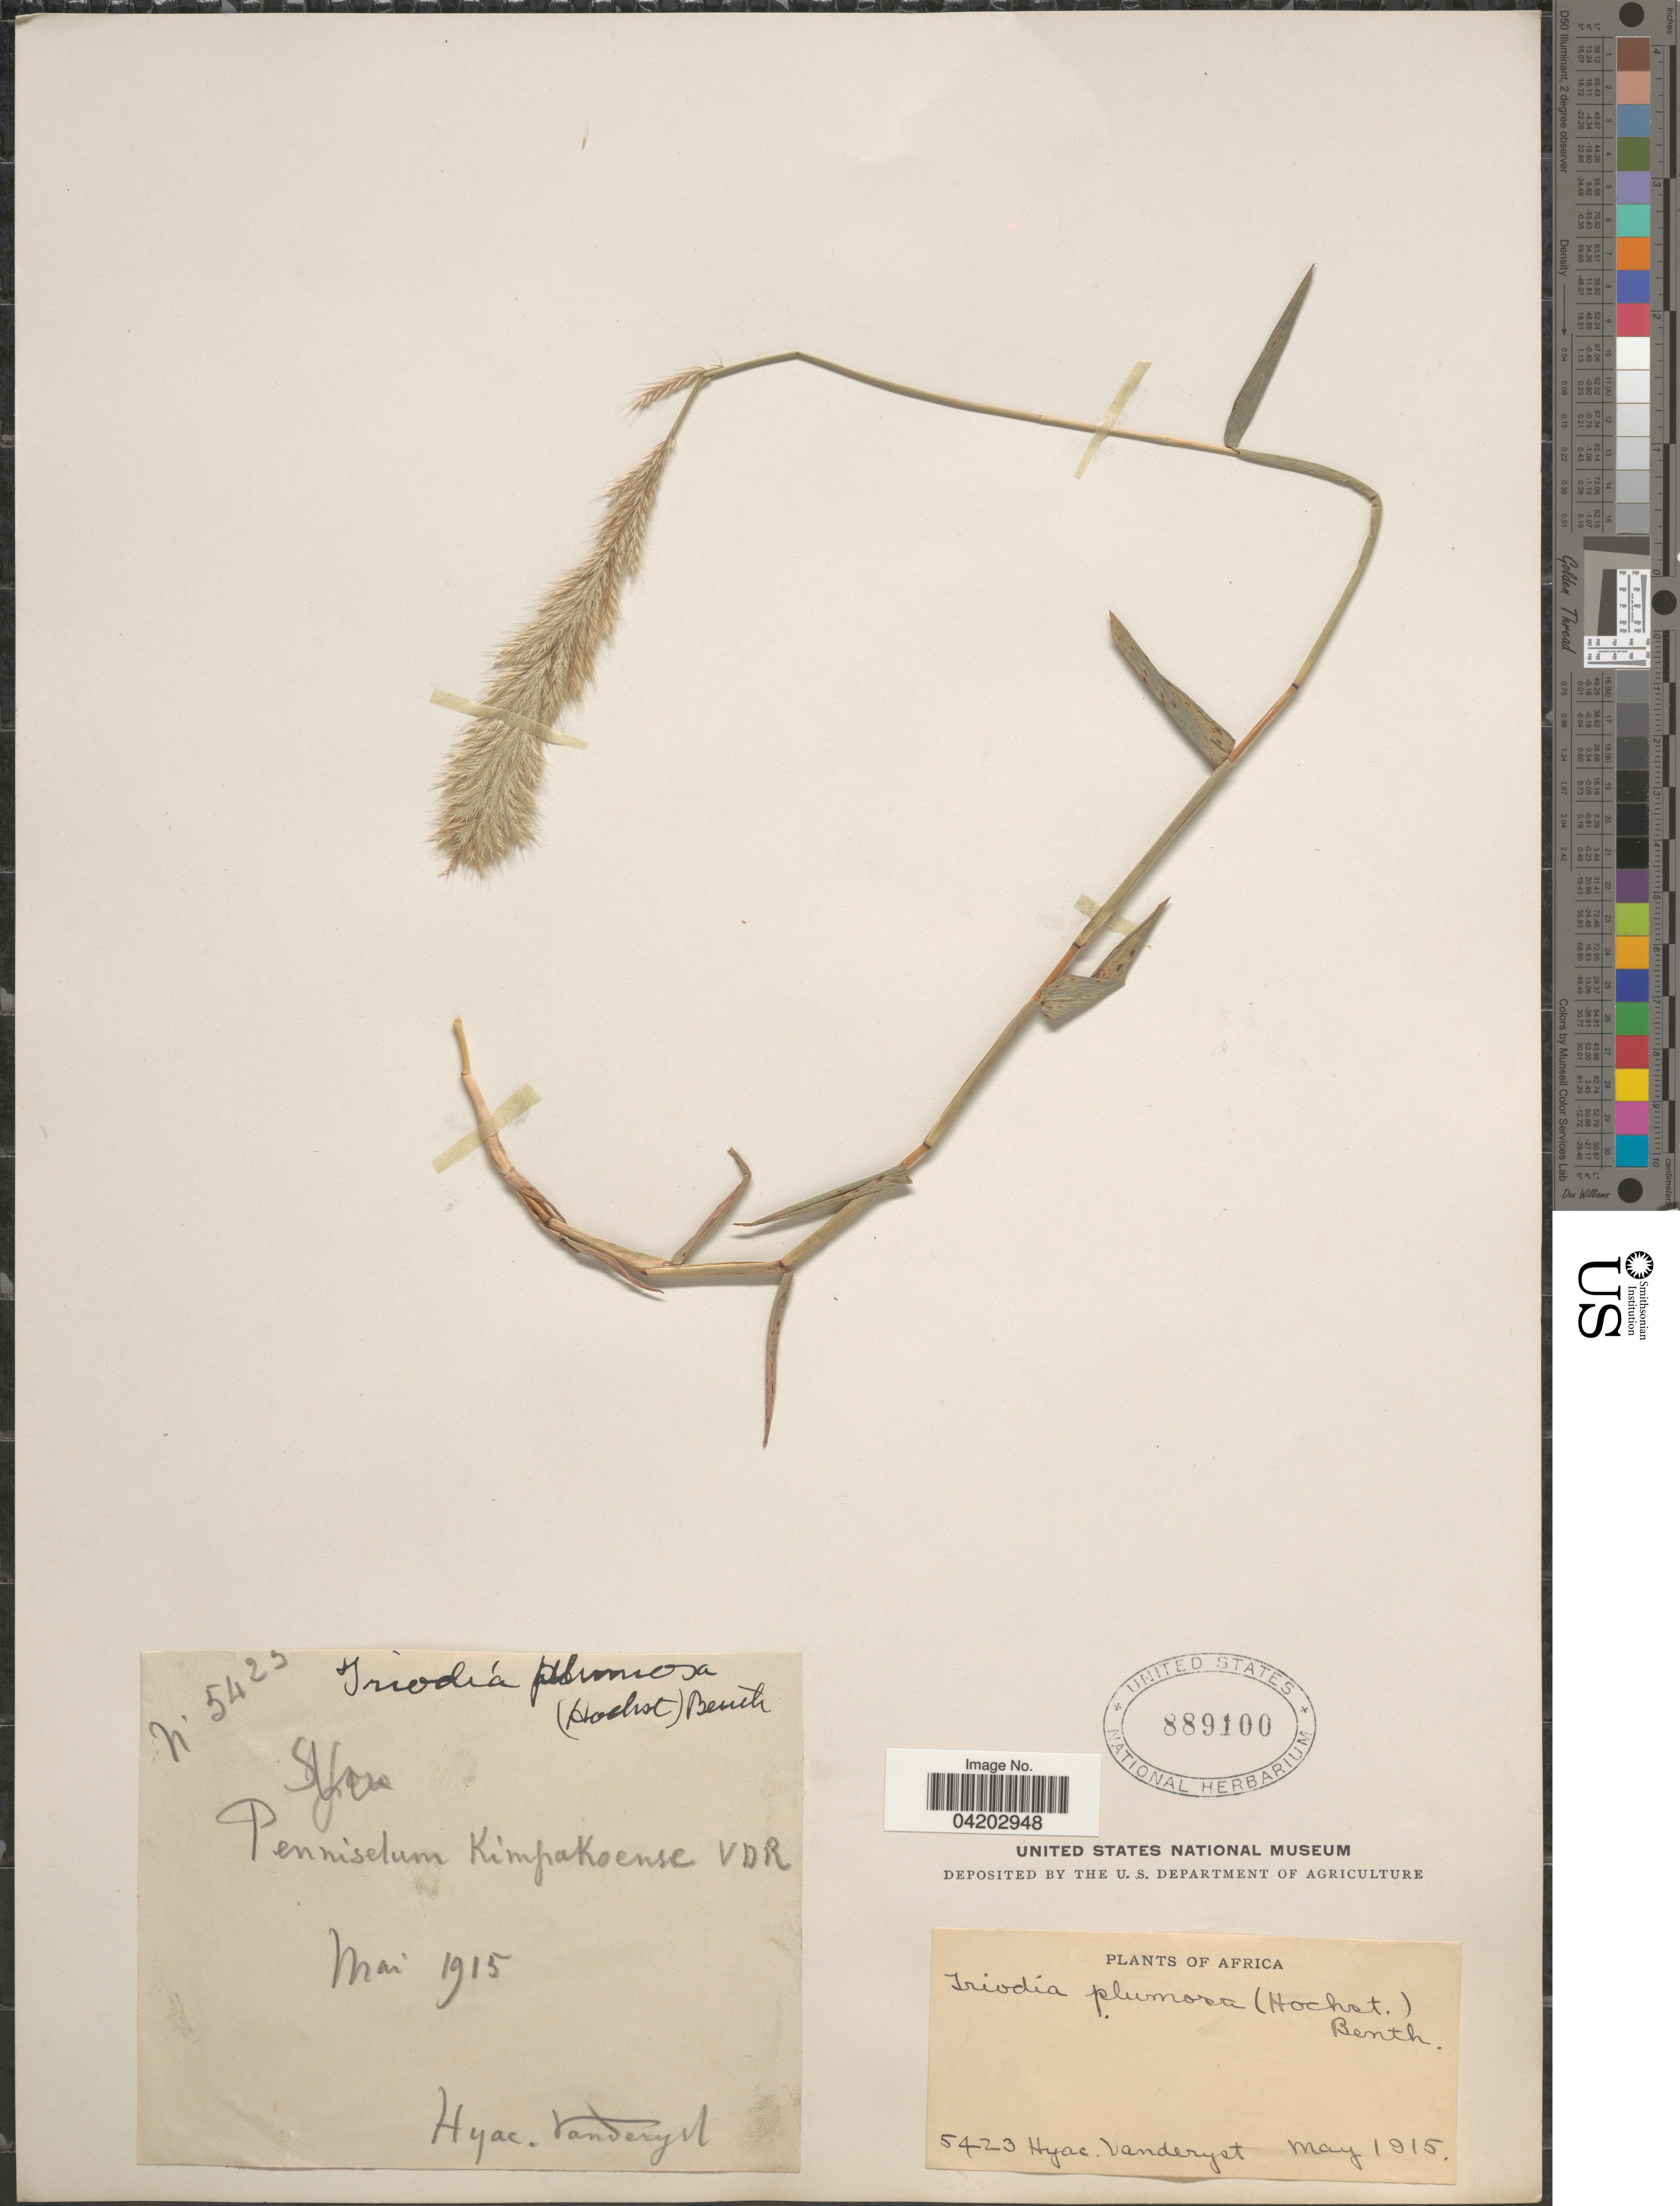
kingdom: Plantae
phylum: Tracheophyta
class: Liliopsida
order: Poales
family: Poaceae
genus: Leptocarydion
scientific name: Leptocarydion vulpiastrum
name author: (De Not.) Stapf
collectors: H. J. R. Vanderyst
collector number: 5423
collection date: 1915-05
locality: Penniselum Kimpakoense VDR [unsure placement]. Africa.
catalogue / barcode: US 889100